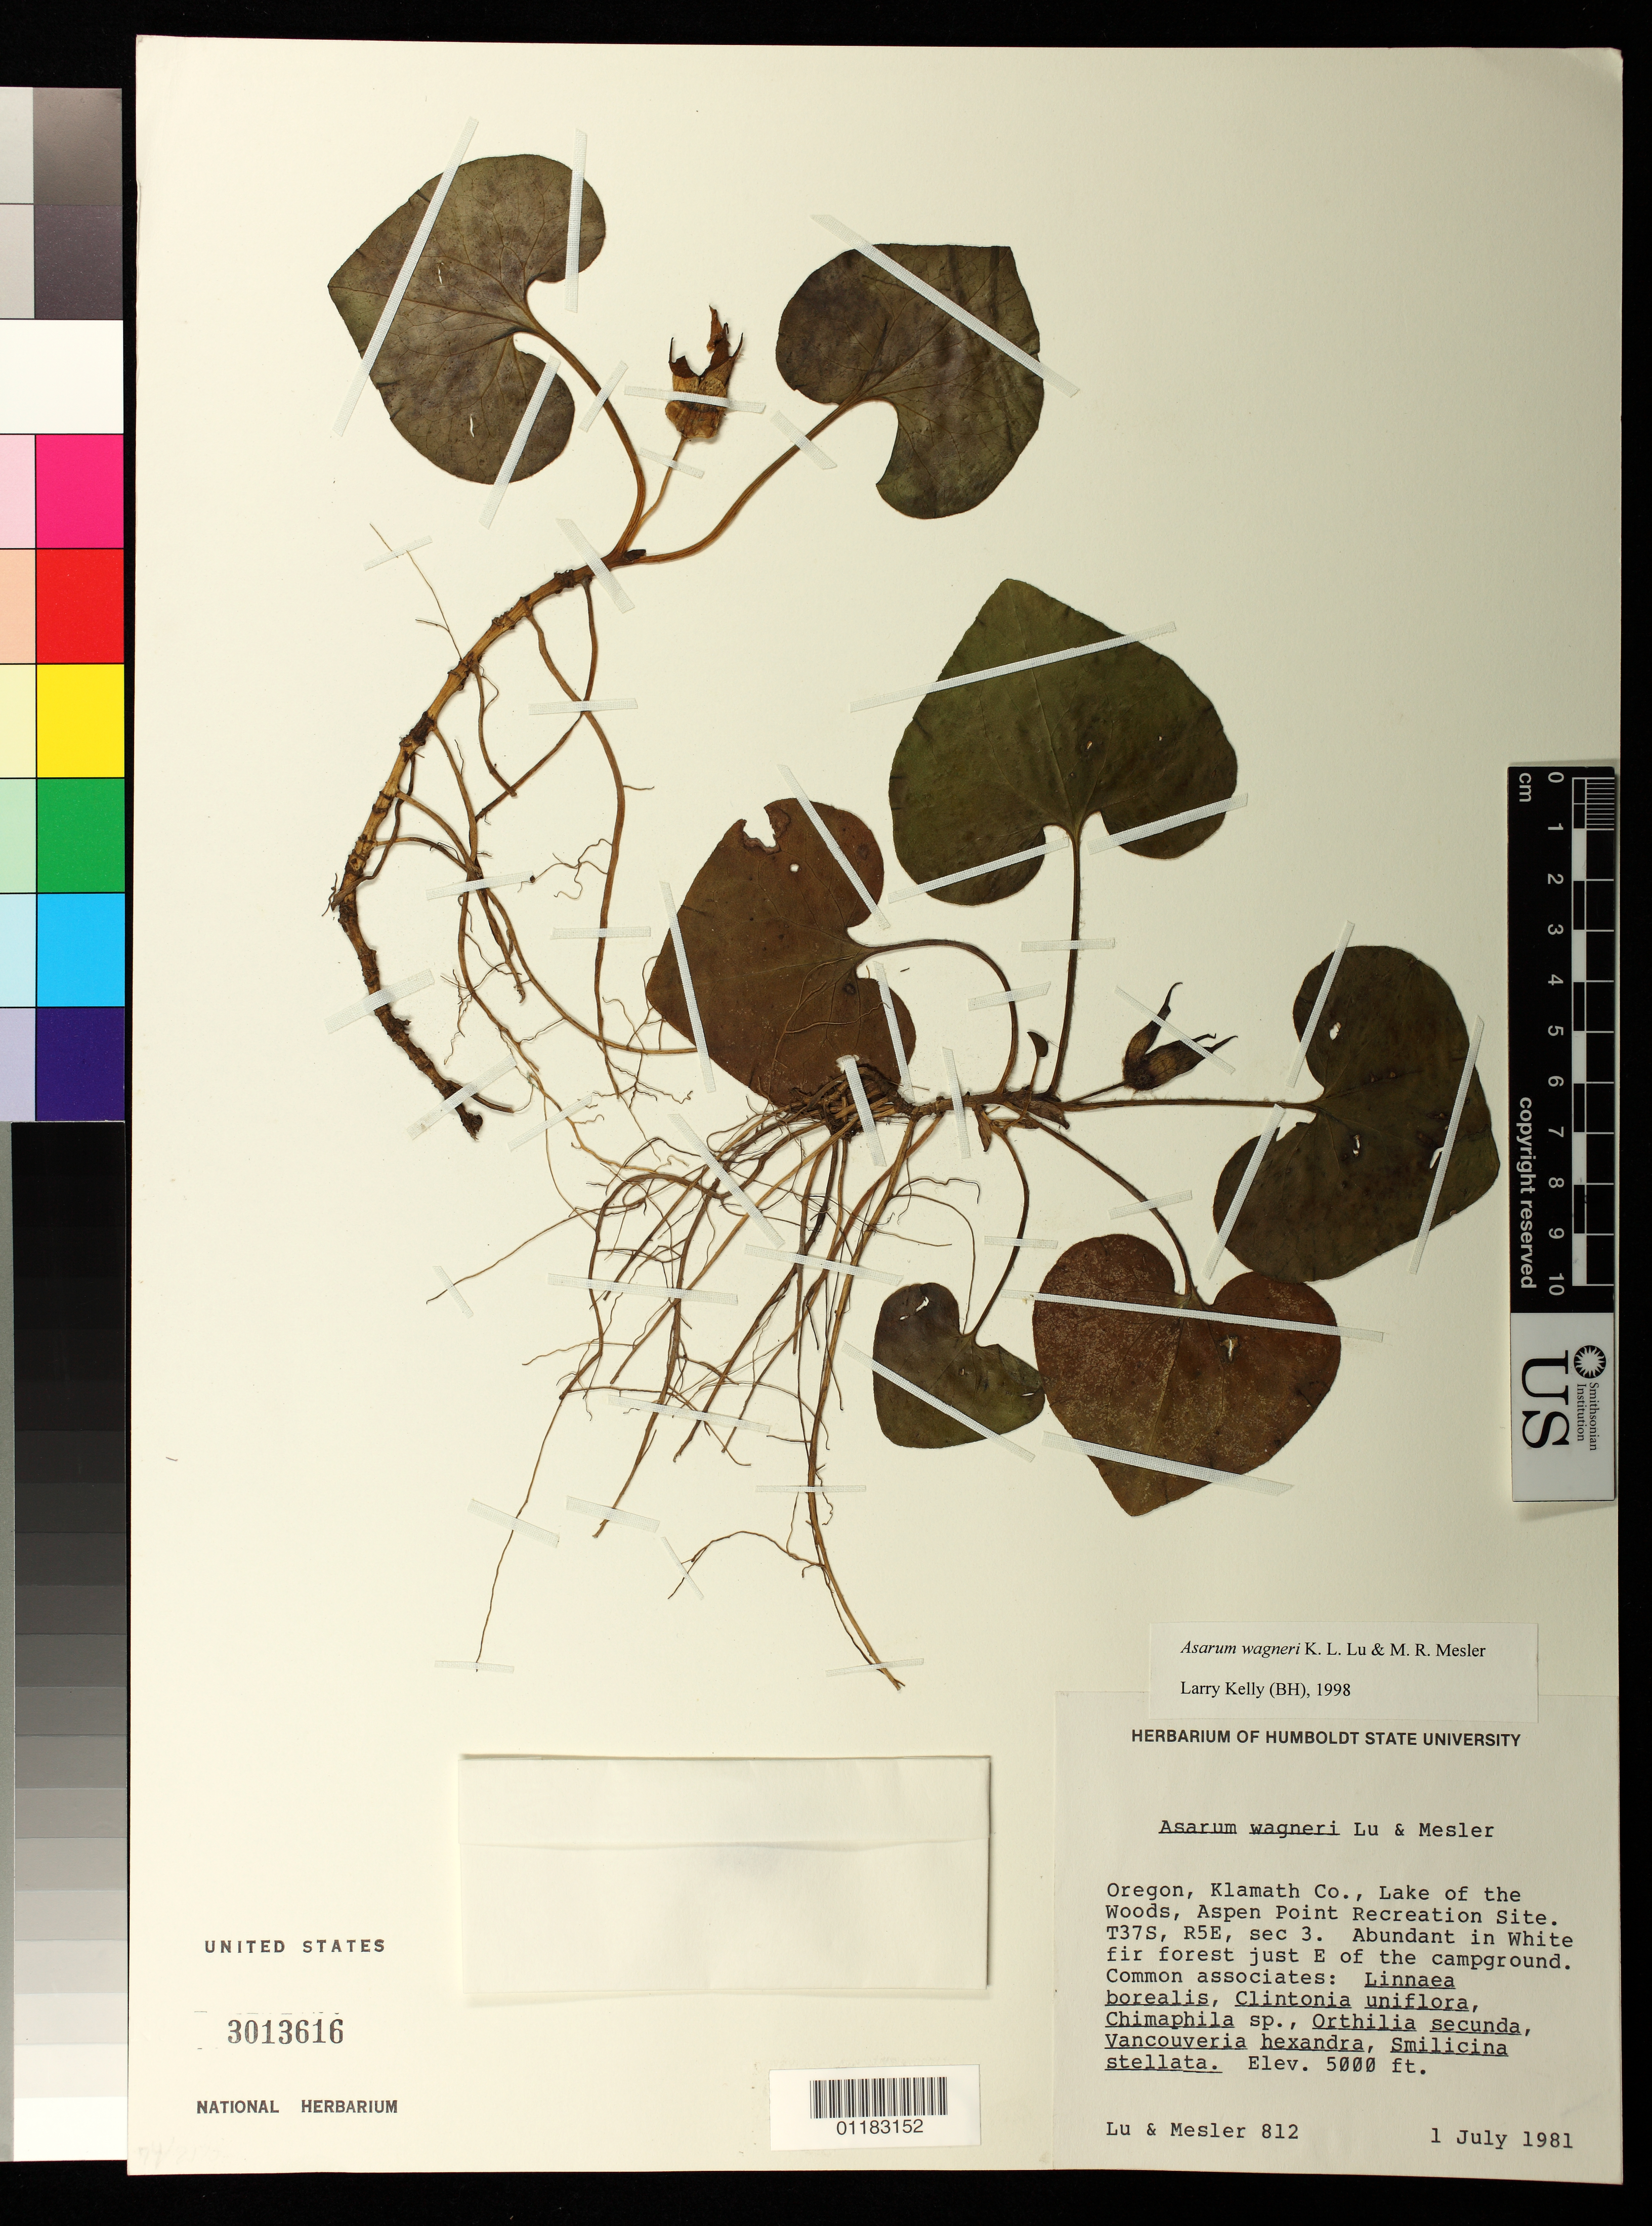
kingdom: Plantae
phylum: Tracheophyta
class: Magnoliopsida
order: Piperales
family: Aristolochiaceae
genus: Asarum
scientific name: Asarum wagneri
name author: Lu & Mesler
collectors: K. Lu & M. Mesler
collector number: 812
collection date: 1981-07-01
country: United States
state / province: Oregon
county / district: Klamath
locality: Klamath County, Lake of the Woods, Aspen Point Recreation Site. T37S, R5E, sec 3. Abundant in White fir forest just E. of the campground.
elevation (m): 1524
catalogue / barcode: US 3013616